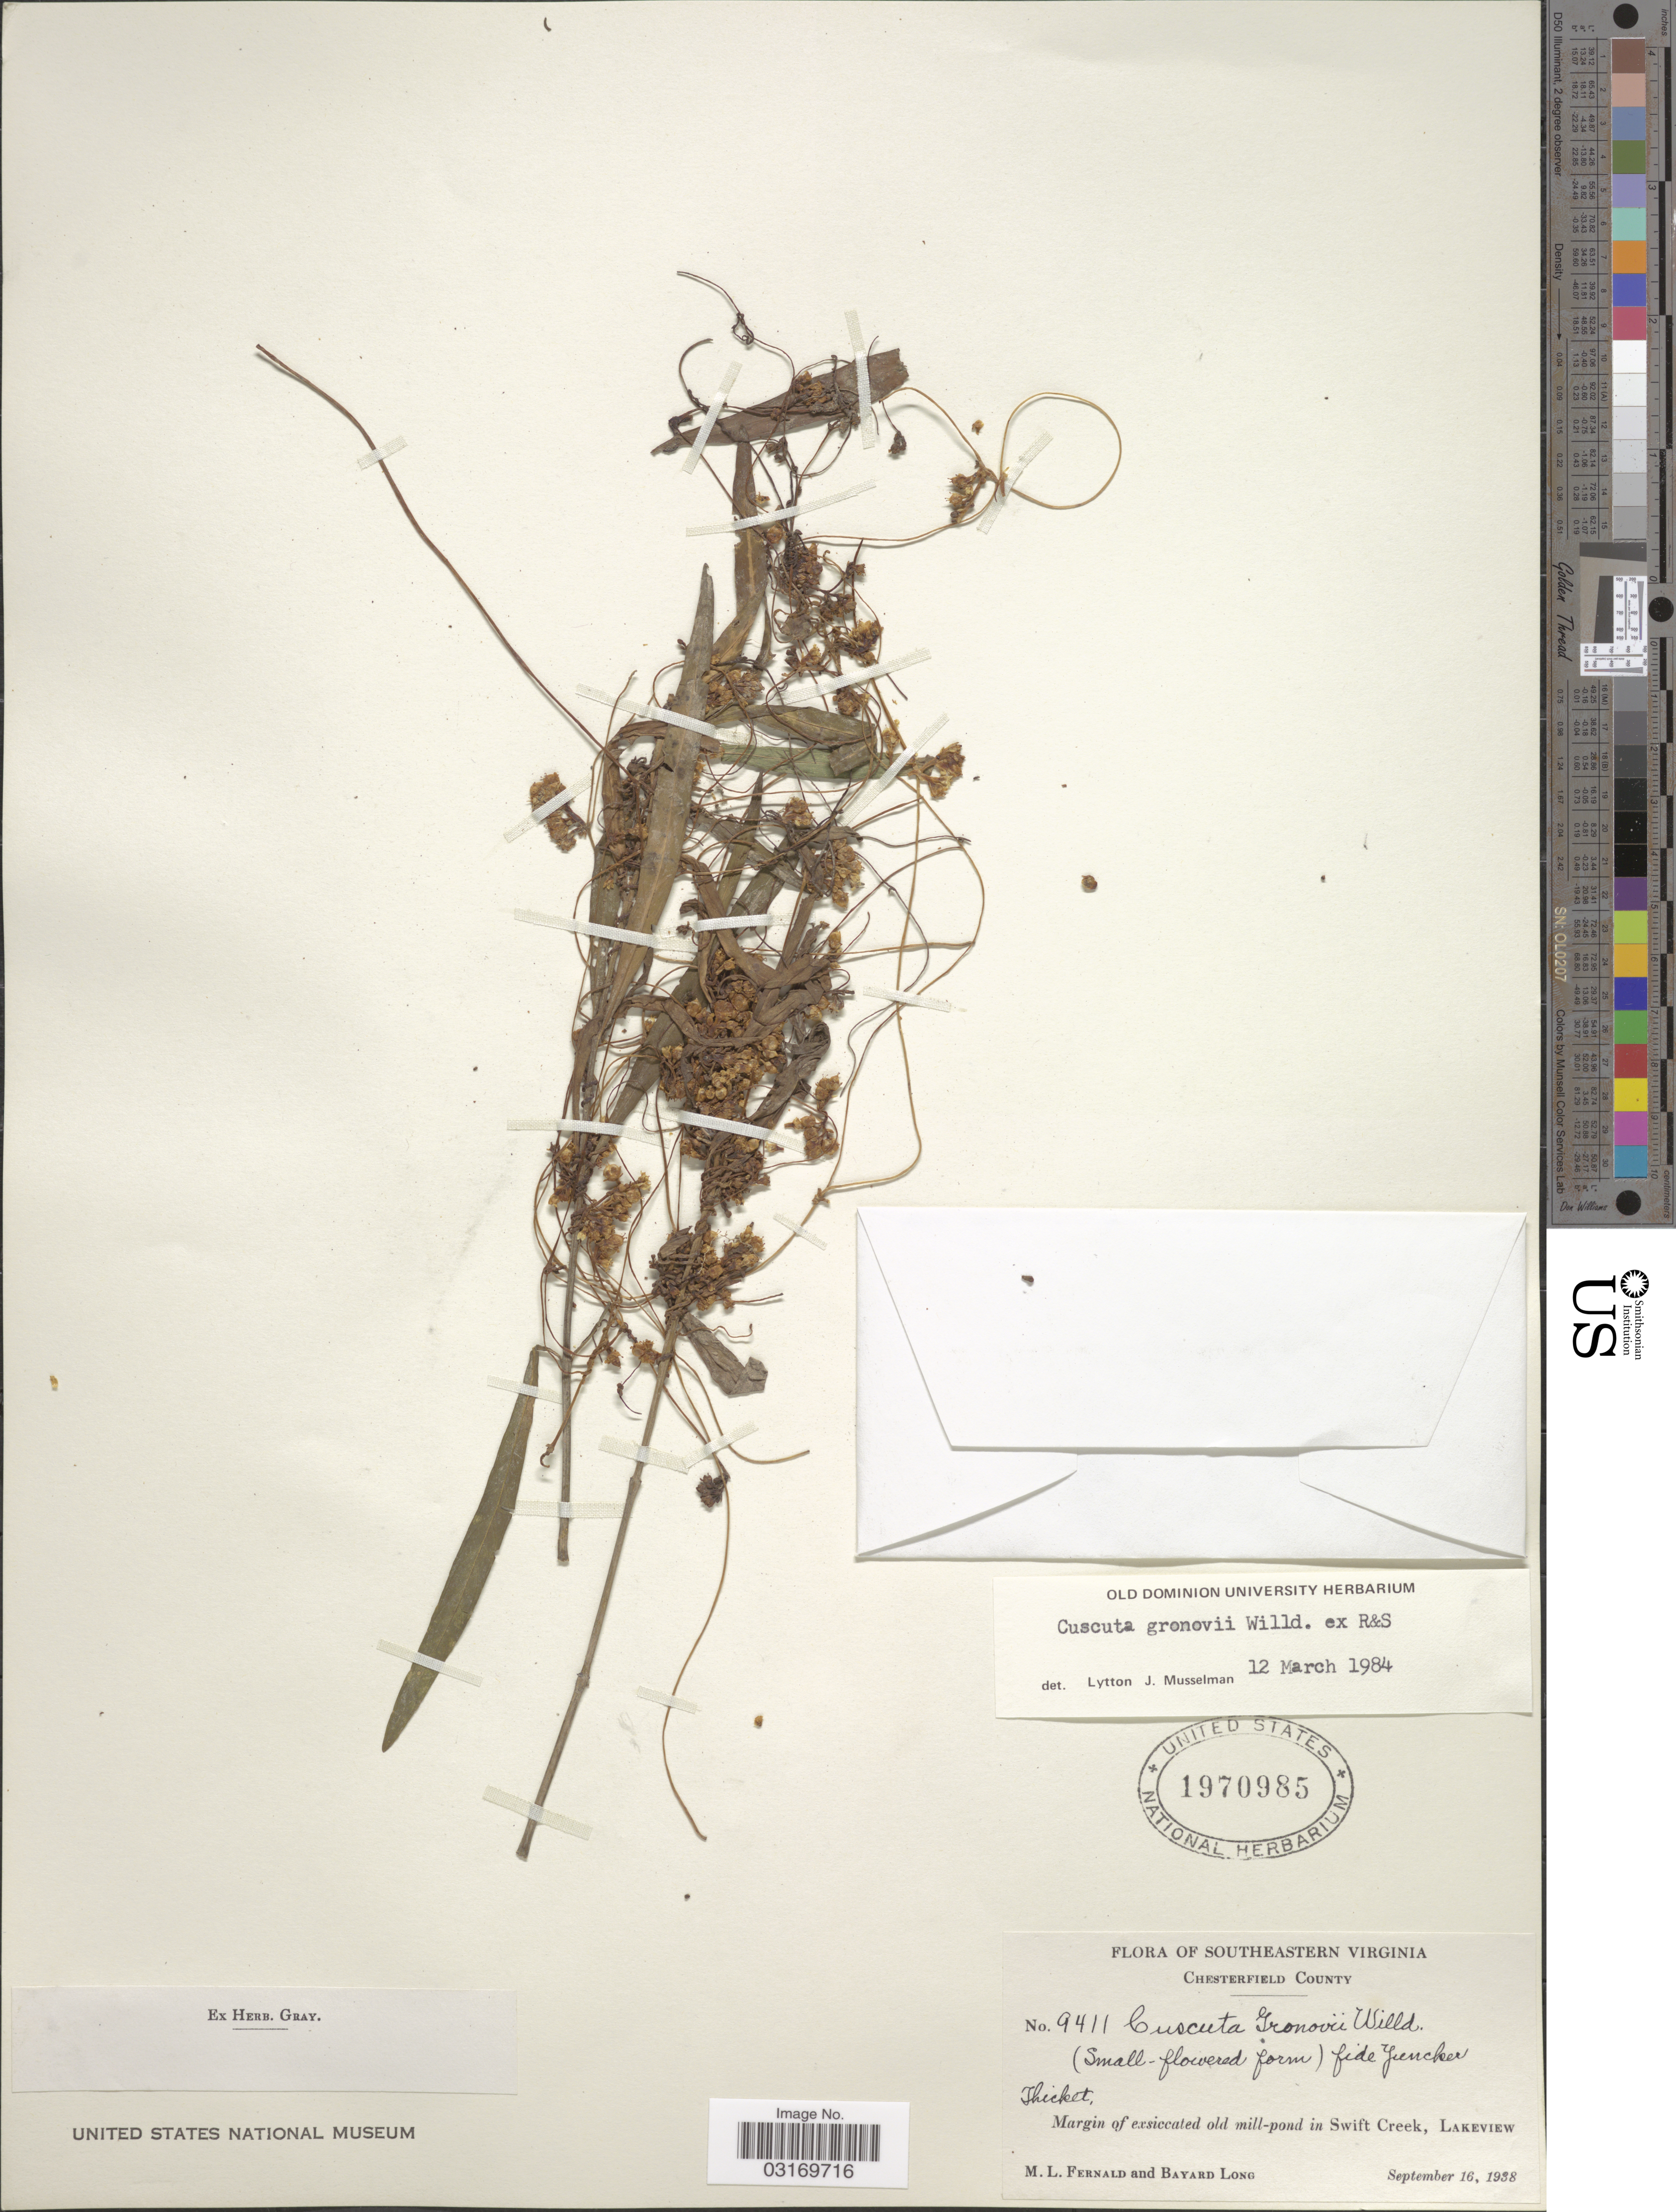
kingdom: Plantae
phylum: Tracheophyta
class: Magnoliopsida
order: Solanales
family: Convolvulaceae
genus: Cuscuta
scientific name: Cuscuta gronovii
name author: Willd. ex Schult.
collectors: M. L. Fernald & B. Long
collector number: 9411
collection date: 1938-09-16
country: United States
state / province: Virginia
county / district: Chesterfield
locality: Southeastern Virginia. Chesterfield County. Swift Creek, Lakeview.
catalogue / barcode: US 1970985